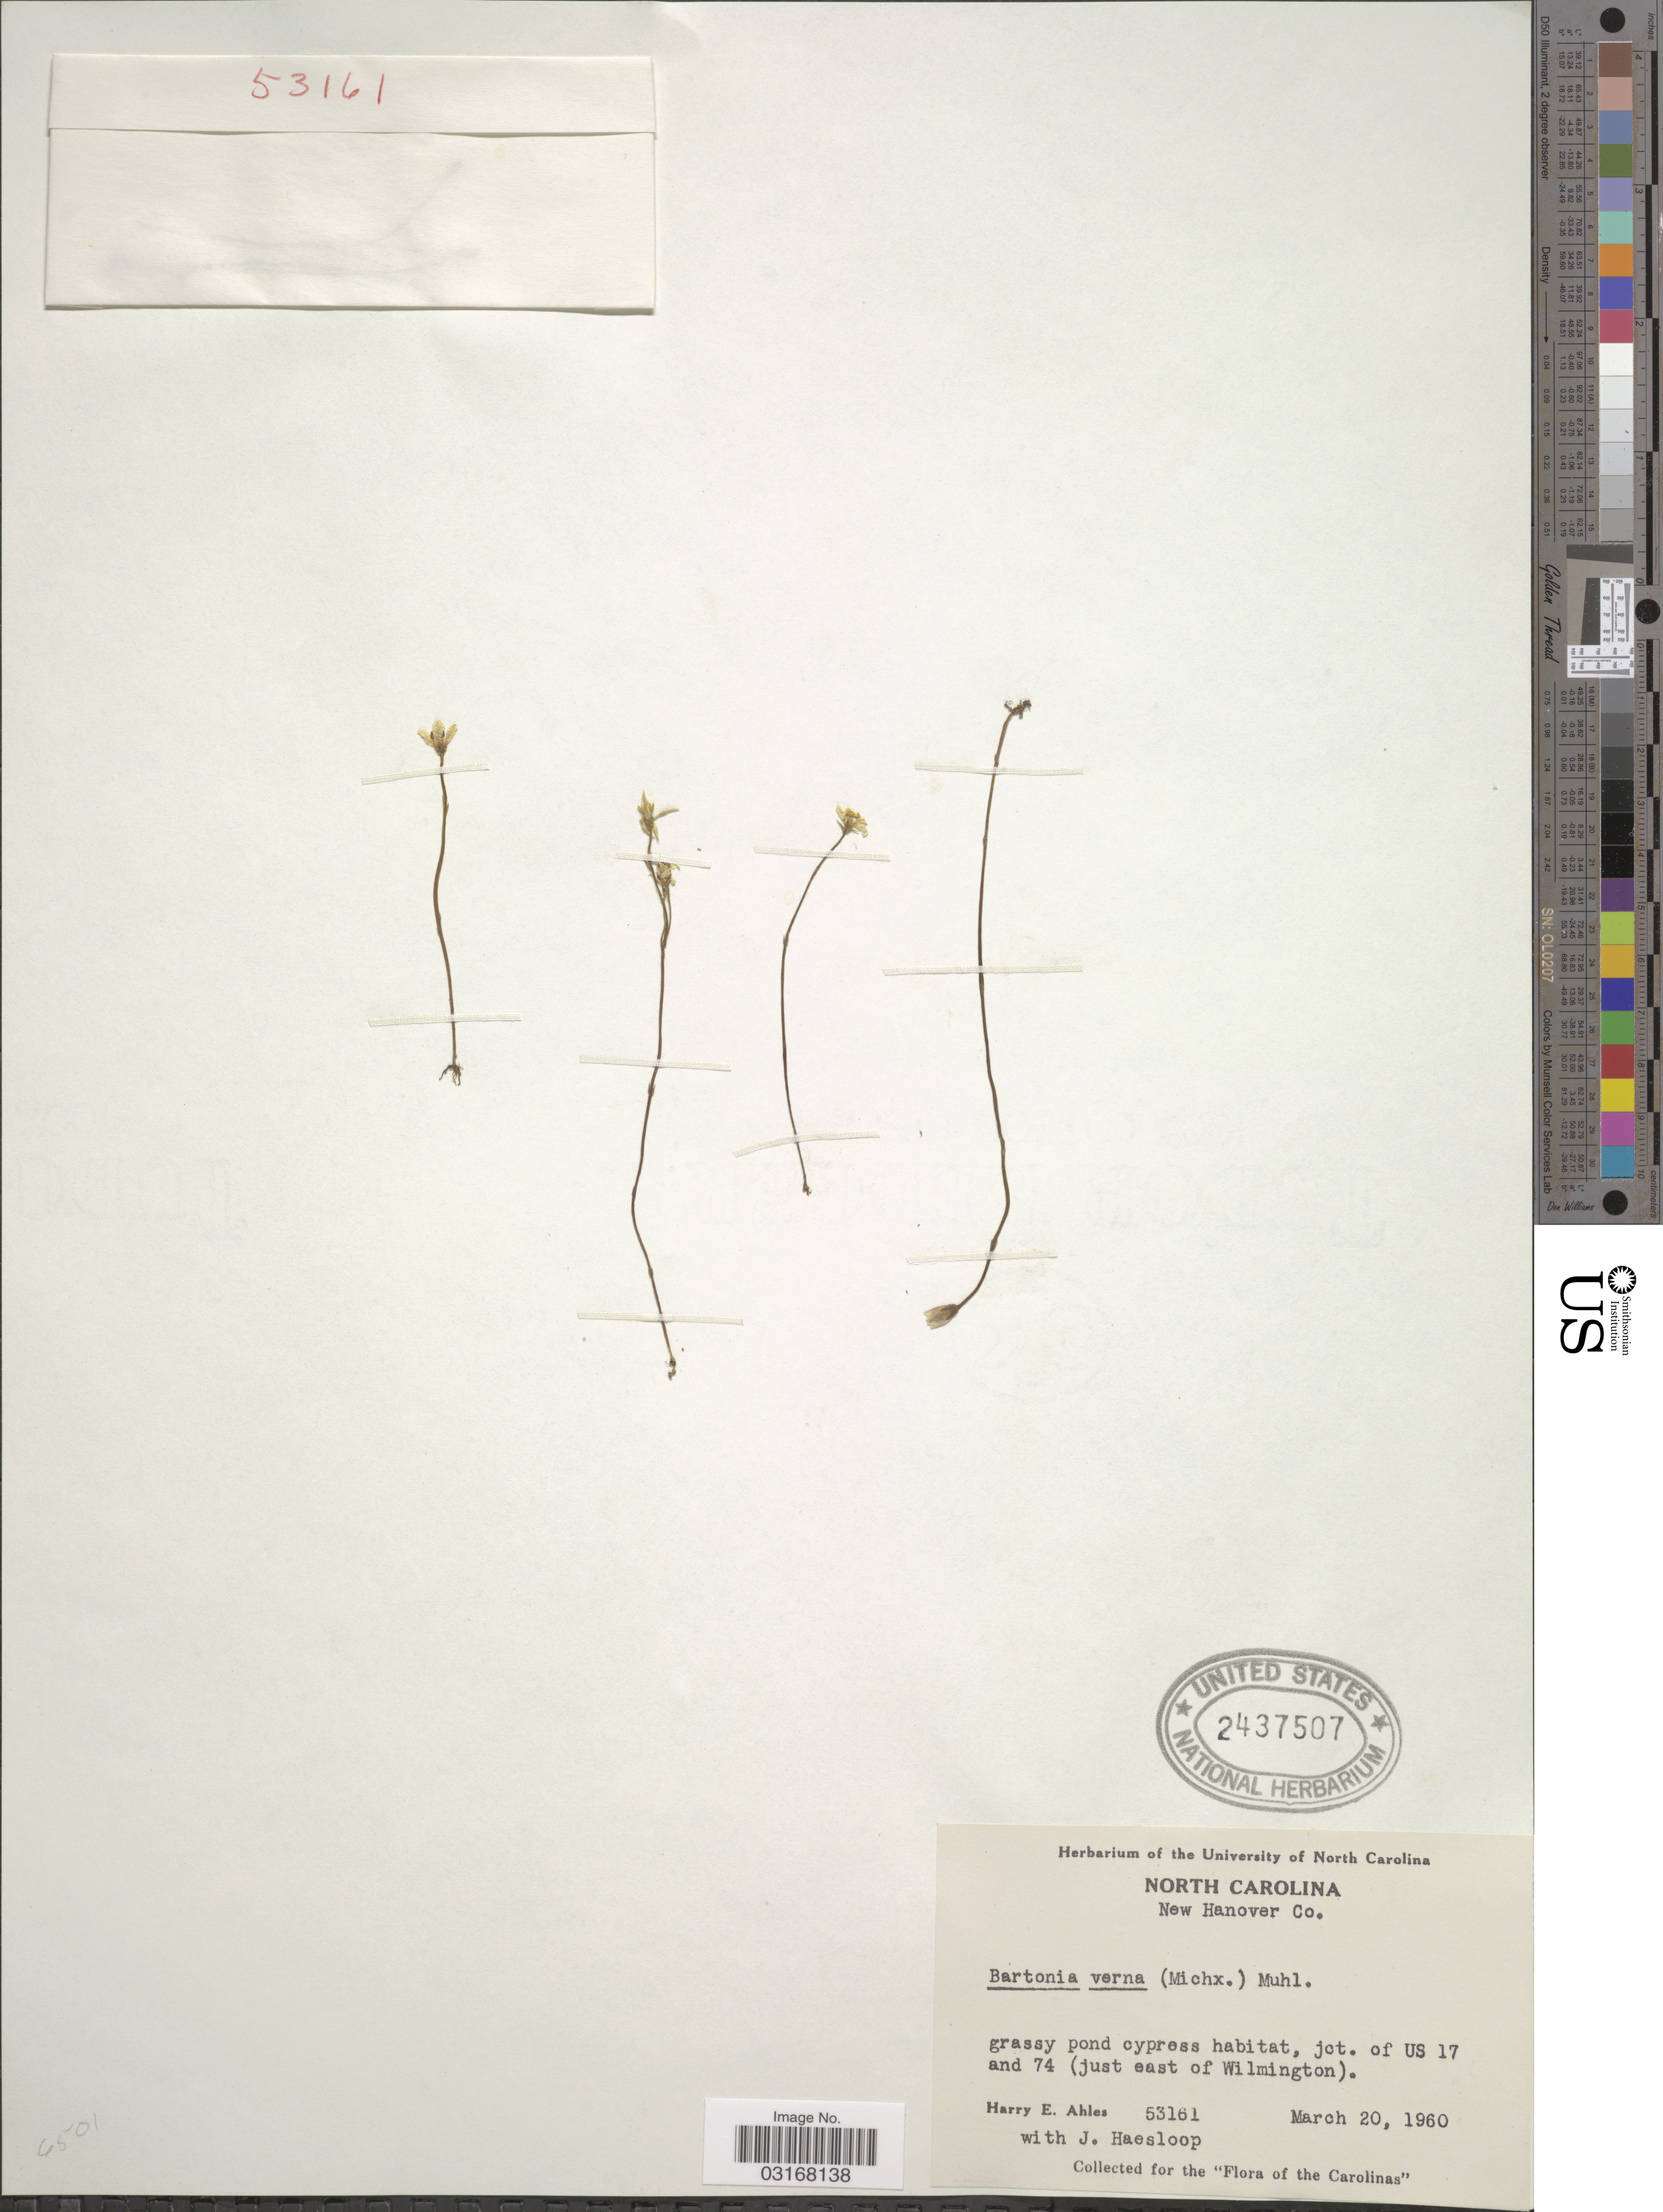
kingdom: Plantae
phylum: Tracheophyta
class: Magnoliopsida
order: Gentianales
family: Gentianaceae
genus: Bartonia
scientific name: Bartonia verna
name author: Muhl. ex A. Gray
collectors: H. E. Ahles & J. Haesloop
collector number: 53161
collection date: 1960-03-20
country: United States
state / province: North Carolina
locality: New Hanover Co. Jct. of US 17 and 74 (just east of Wilmington).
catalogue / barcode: US 2437507